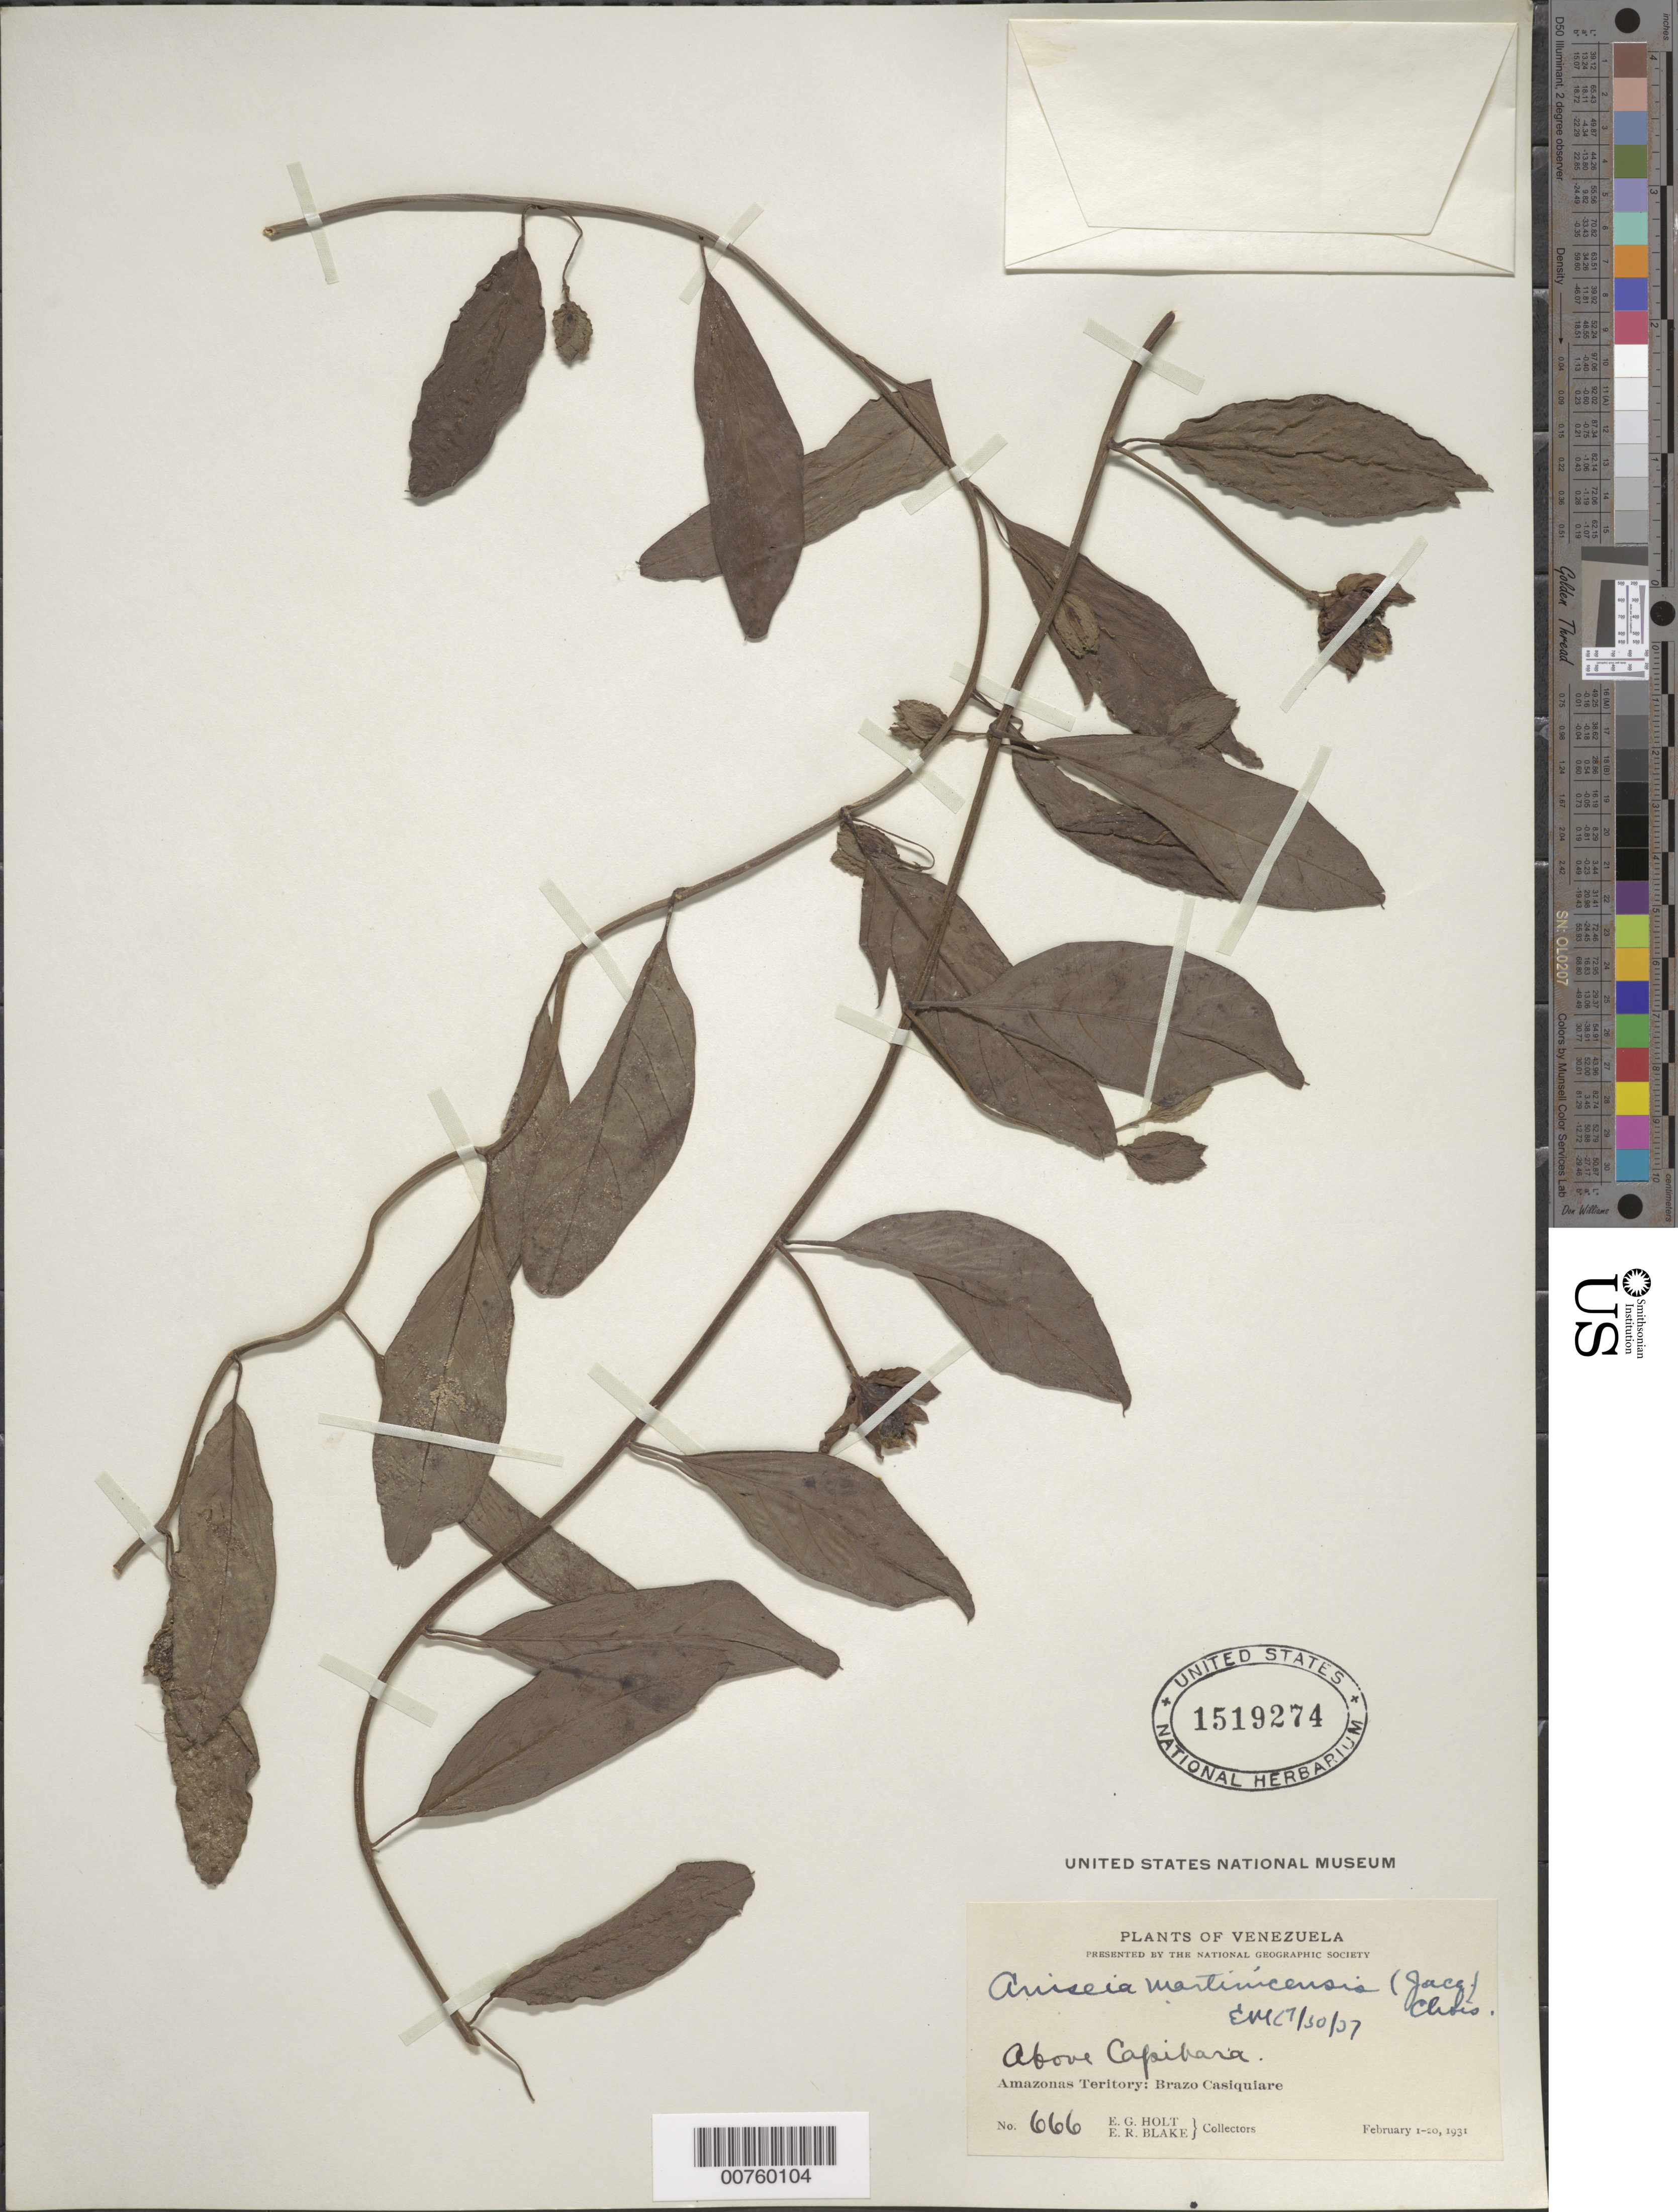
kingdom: Plantae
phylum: Tracheophyta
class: Magnoliopsida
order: Solanales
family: Convolvulaceae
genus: Aniseia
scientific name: Aniseia martinicensis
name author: (Jacq.) Choisy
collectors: E. Holt & E. R. Blake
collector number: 666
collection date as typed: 1-Feb-31 to 20-Feb-31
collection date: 1931-02-01/1931-02-20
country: Venezuela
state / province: Amazonas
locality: Brazo Casiquiare, above Capibara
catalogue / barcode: US 1519274